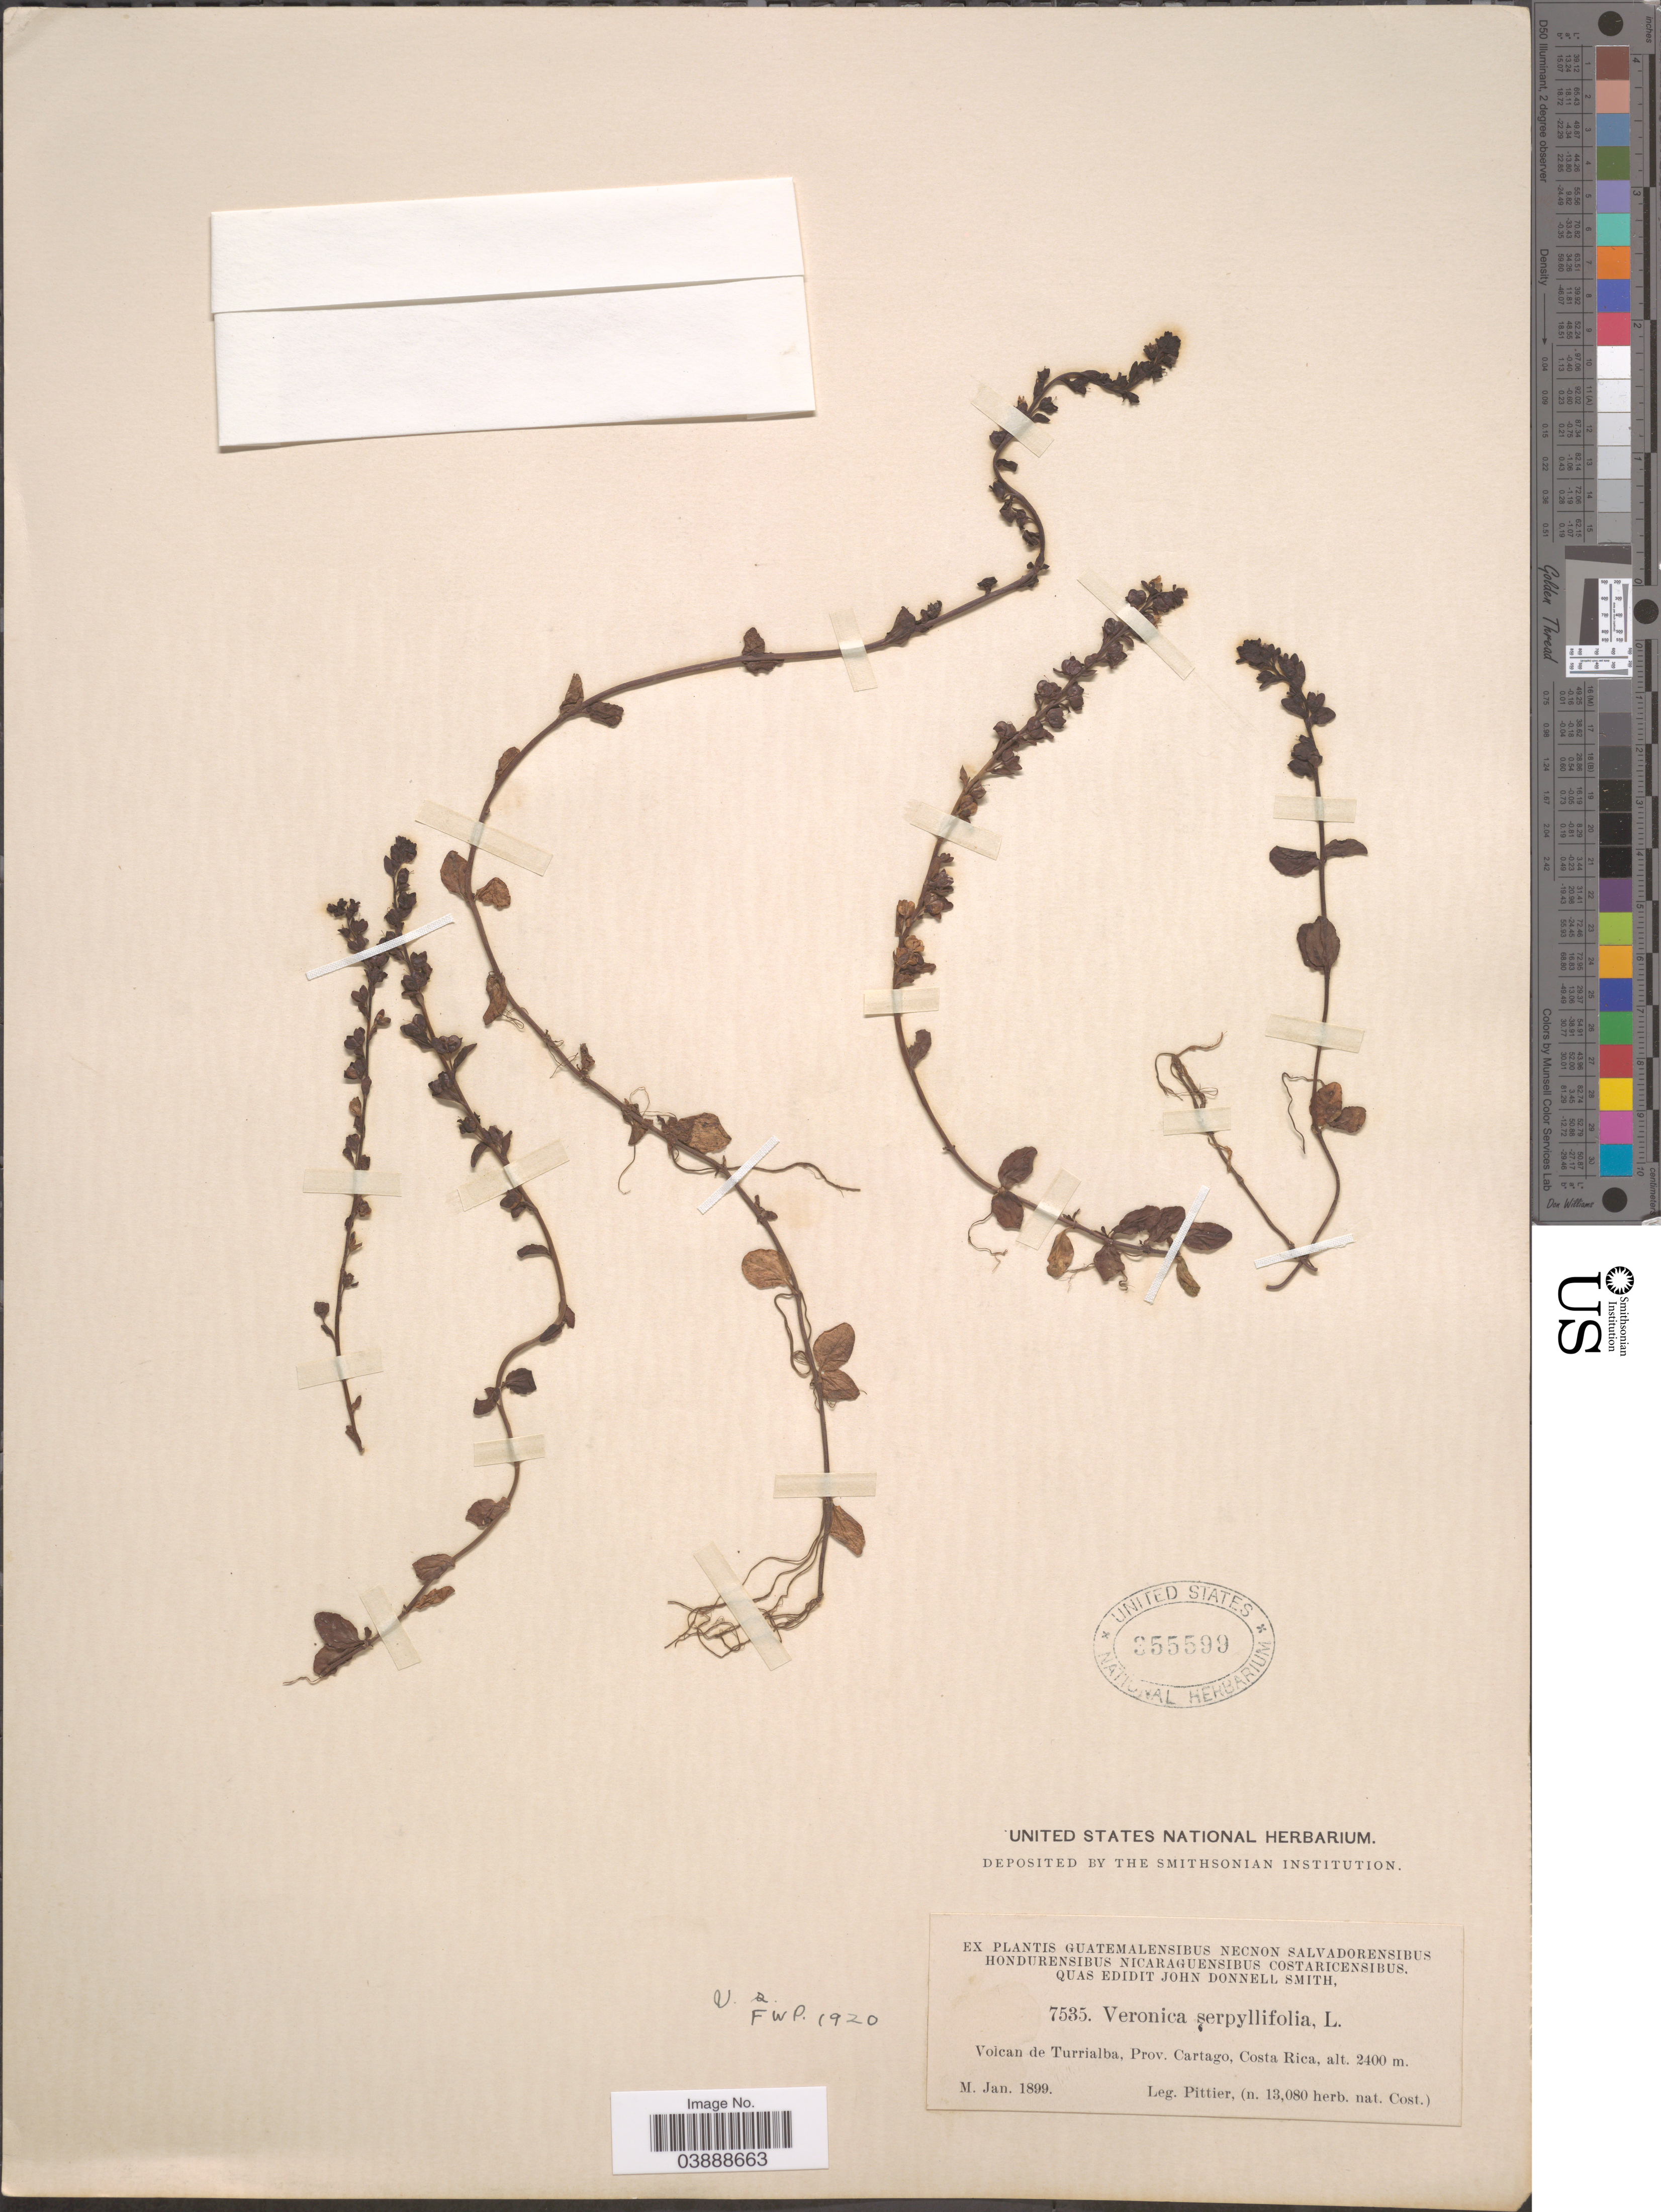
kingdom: Plantae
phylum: Tracheophyta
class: Magnoliopsida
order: Lamiales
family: Plantaginaceae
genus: Veronica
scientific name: Veronica serpyllifolia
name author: L.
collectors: Pittier, --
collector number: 7535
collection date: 1899-01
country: Costa Rica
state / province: Cartago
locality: Volcan de Turrialba, Prov. Cartago.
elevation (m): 2400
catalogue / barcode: US 355599